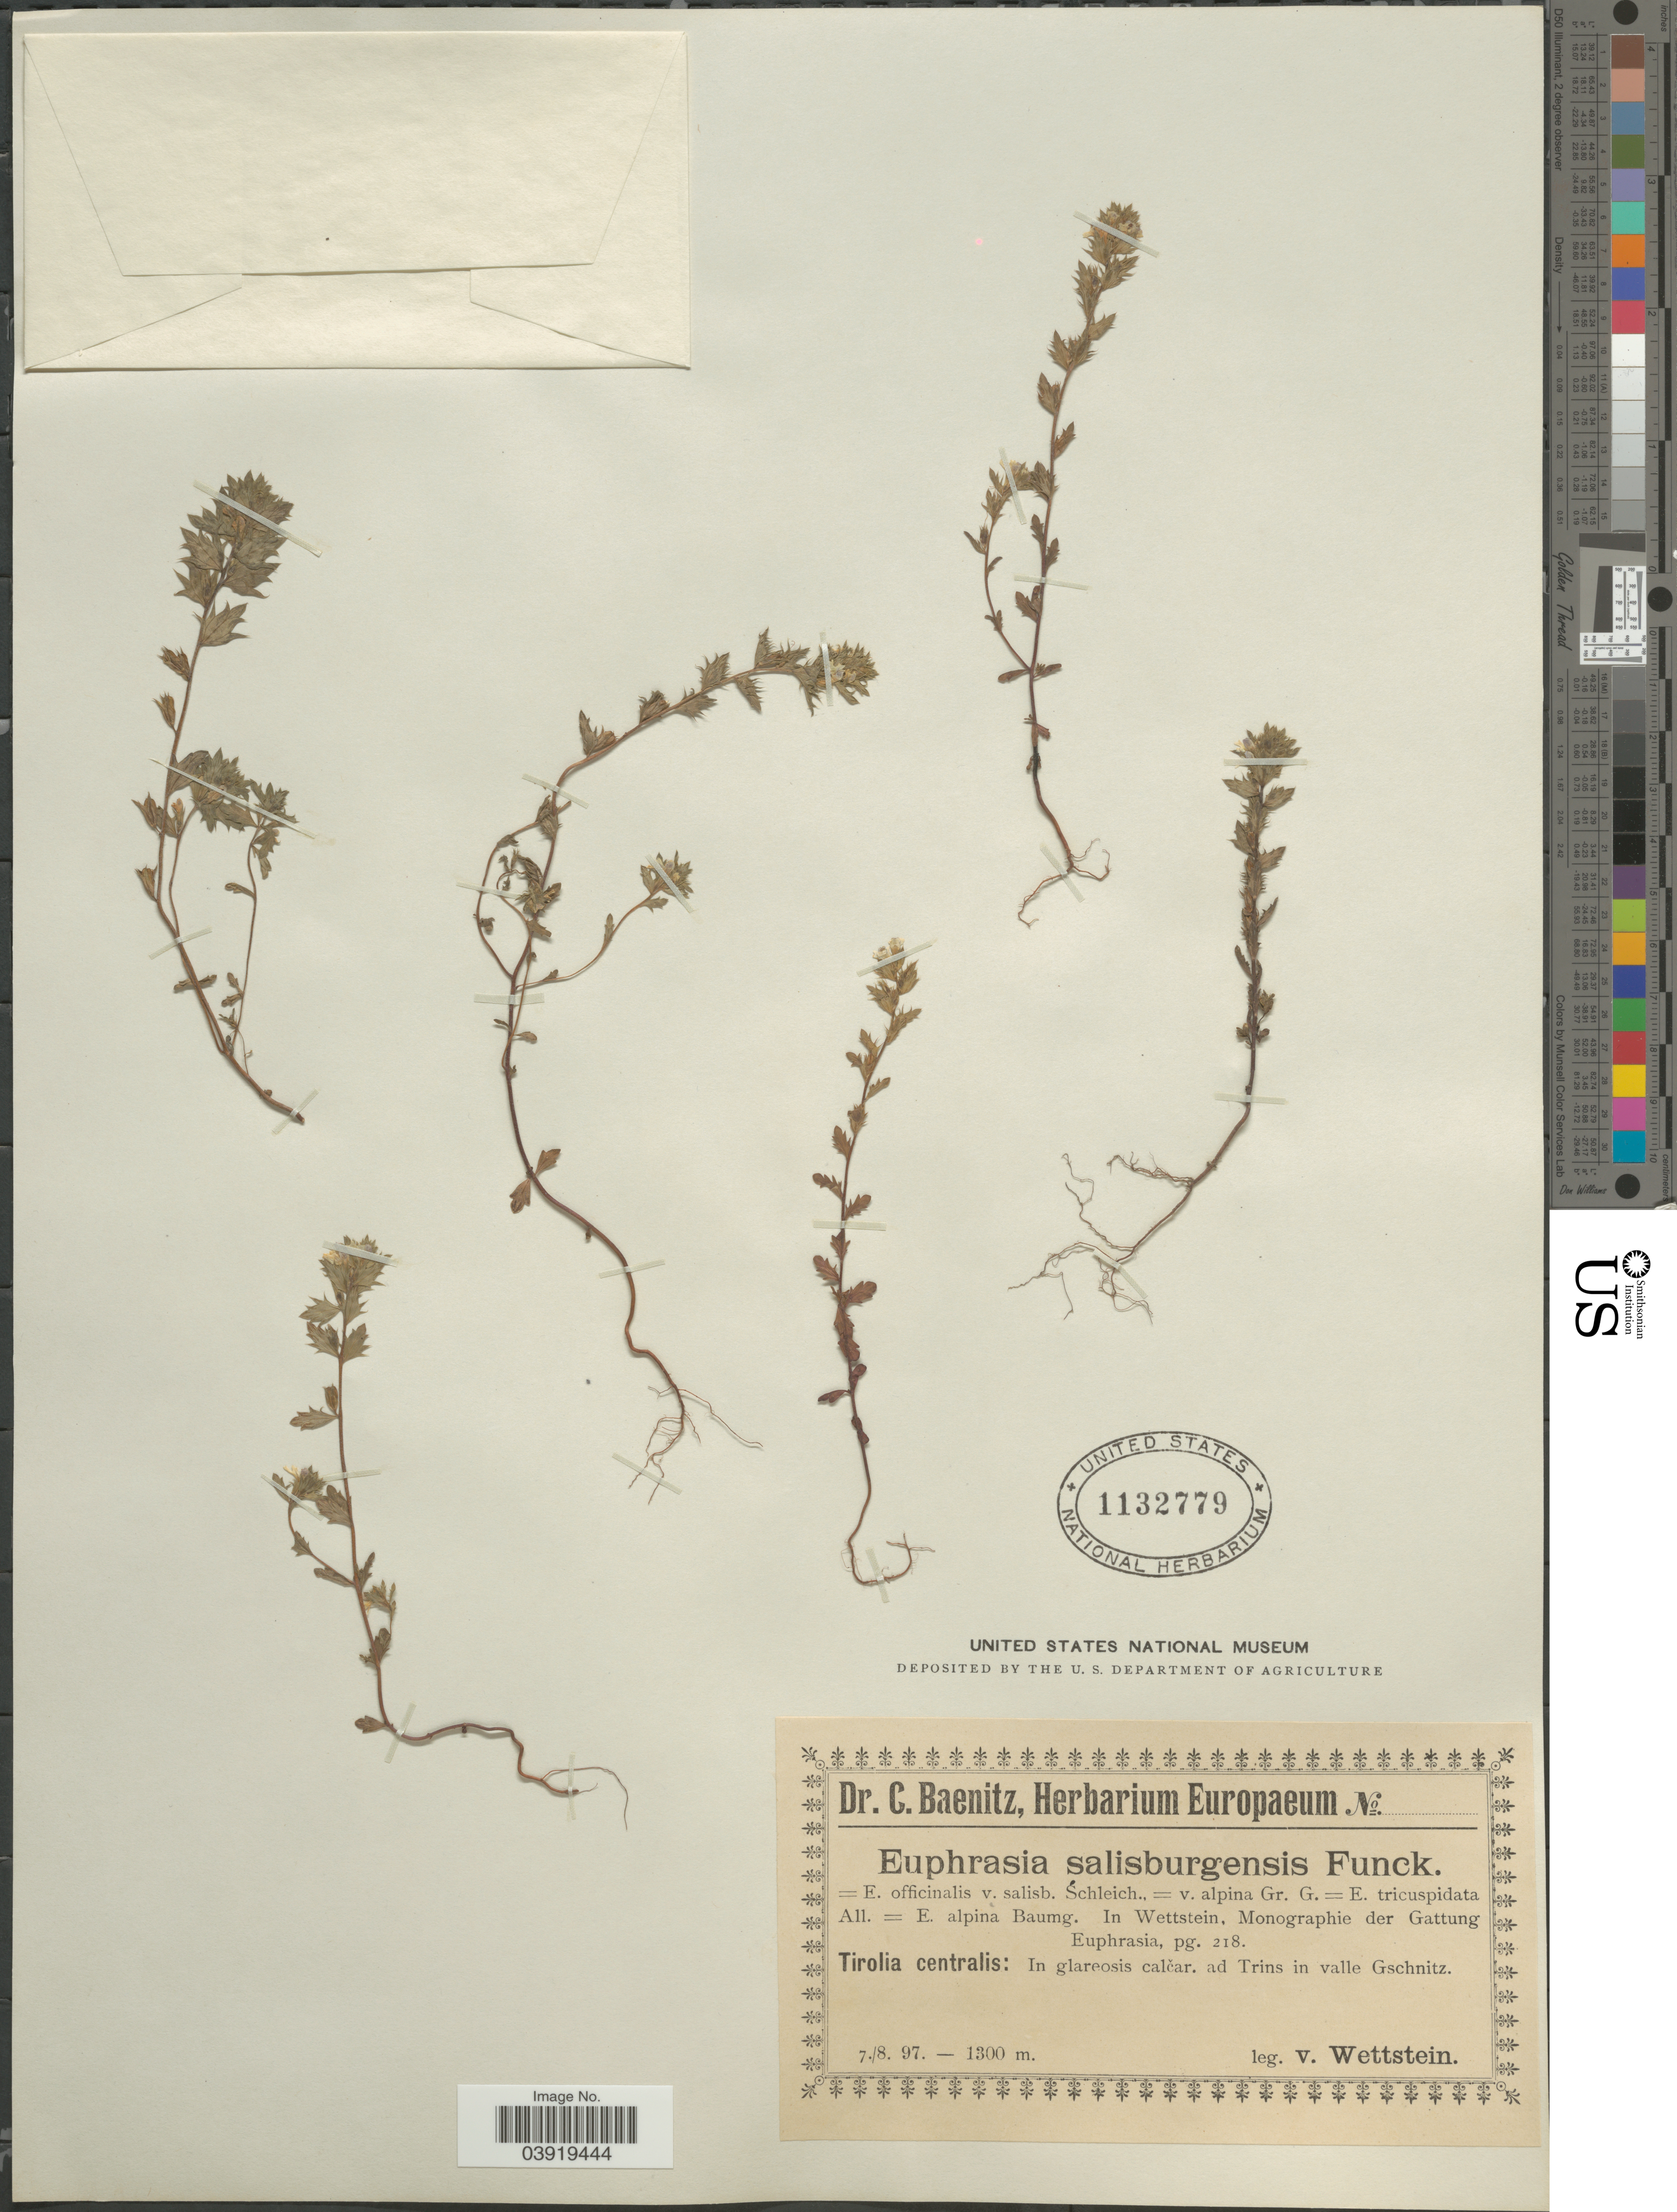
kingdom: Plantae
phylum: Tracheophyta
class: Magnoliopsida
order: Lamiales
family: Orobanchaceae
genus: Euphrasia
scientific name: Euphrasia salisburgensis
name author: Funck ex Hoppe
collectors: v. Wettstein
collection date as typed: Transcribed d/m/y: 7/8/97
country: Austria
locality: Tirolia centralis: In glareosis calčar. ad Trins in valle Gschnitz.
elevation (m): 1300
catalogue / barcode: US 1132779